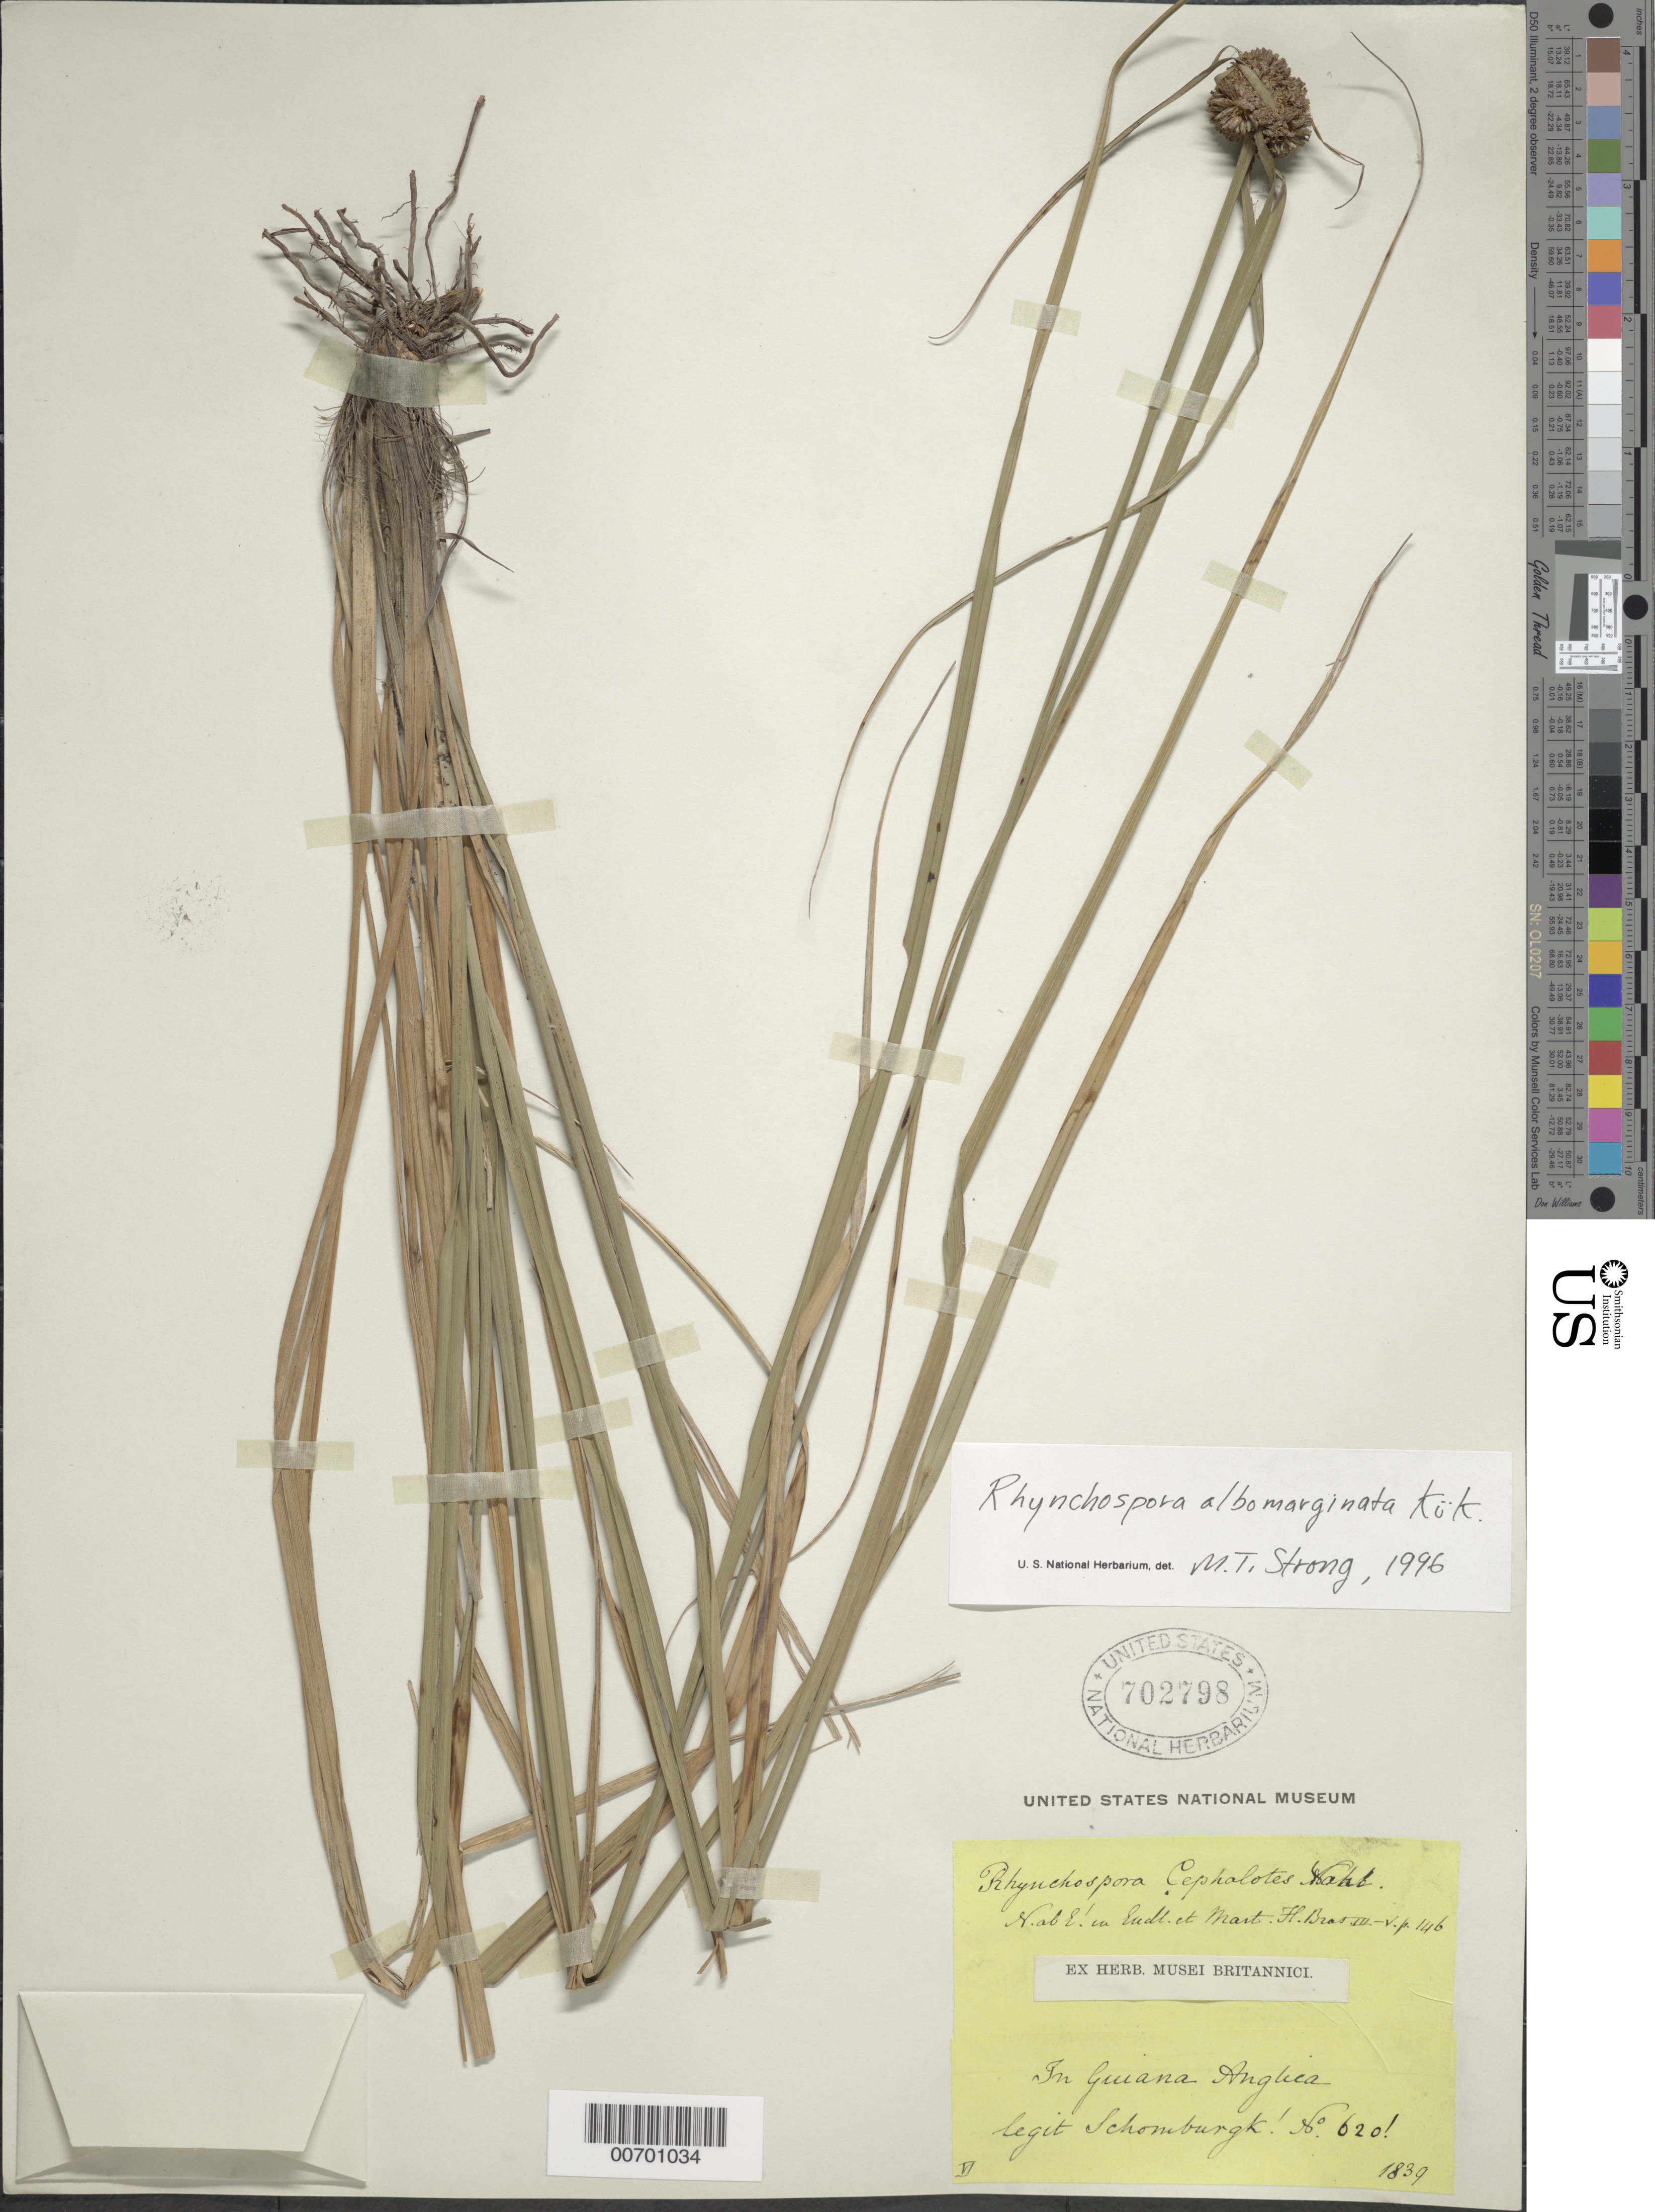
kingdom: Plantae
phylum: Tracheophyta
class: Liliopsida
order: Poales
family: Cyperaceae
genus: Rhynchospora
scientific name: Rhynchospora albomarginata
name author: Kük.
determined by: Strong, M. T., (US), Smithsonian Institution - National Museum of Natural History (UNITED STATES)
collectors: R. H. Schomburgk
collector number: I 620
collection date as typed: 1839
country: Guyana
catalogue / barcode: US 702798